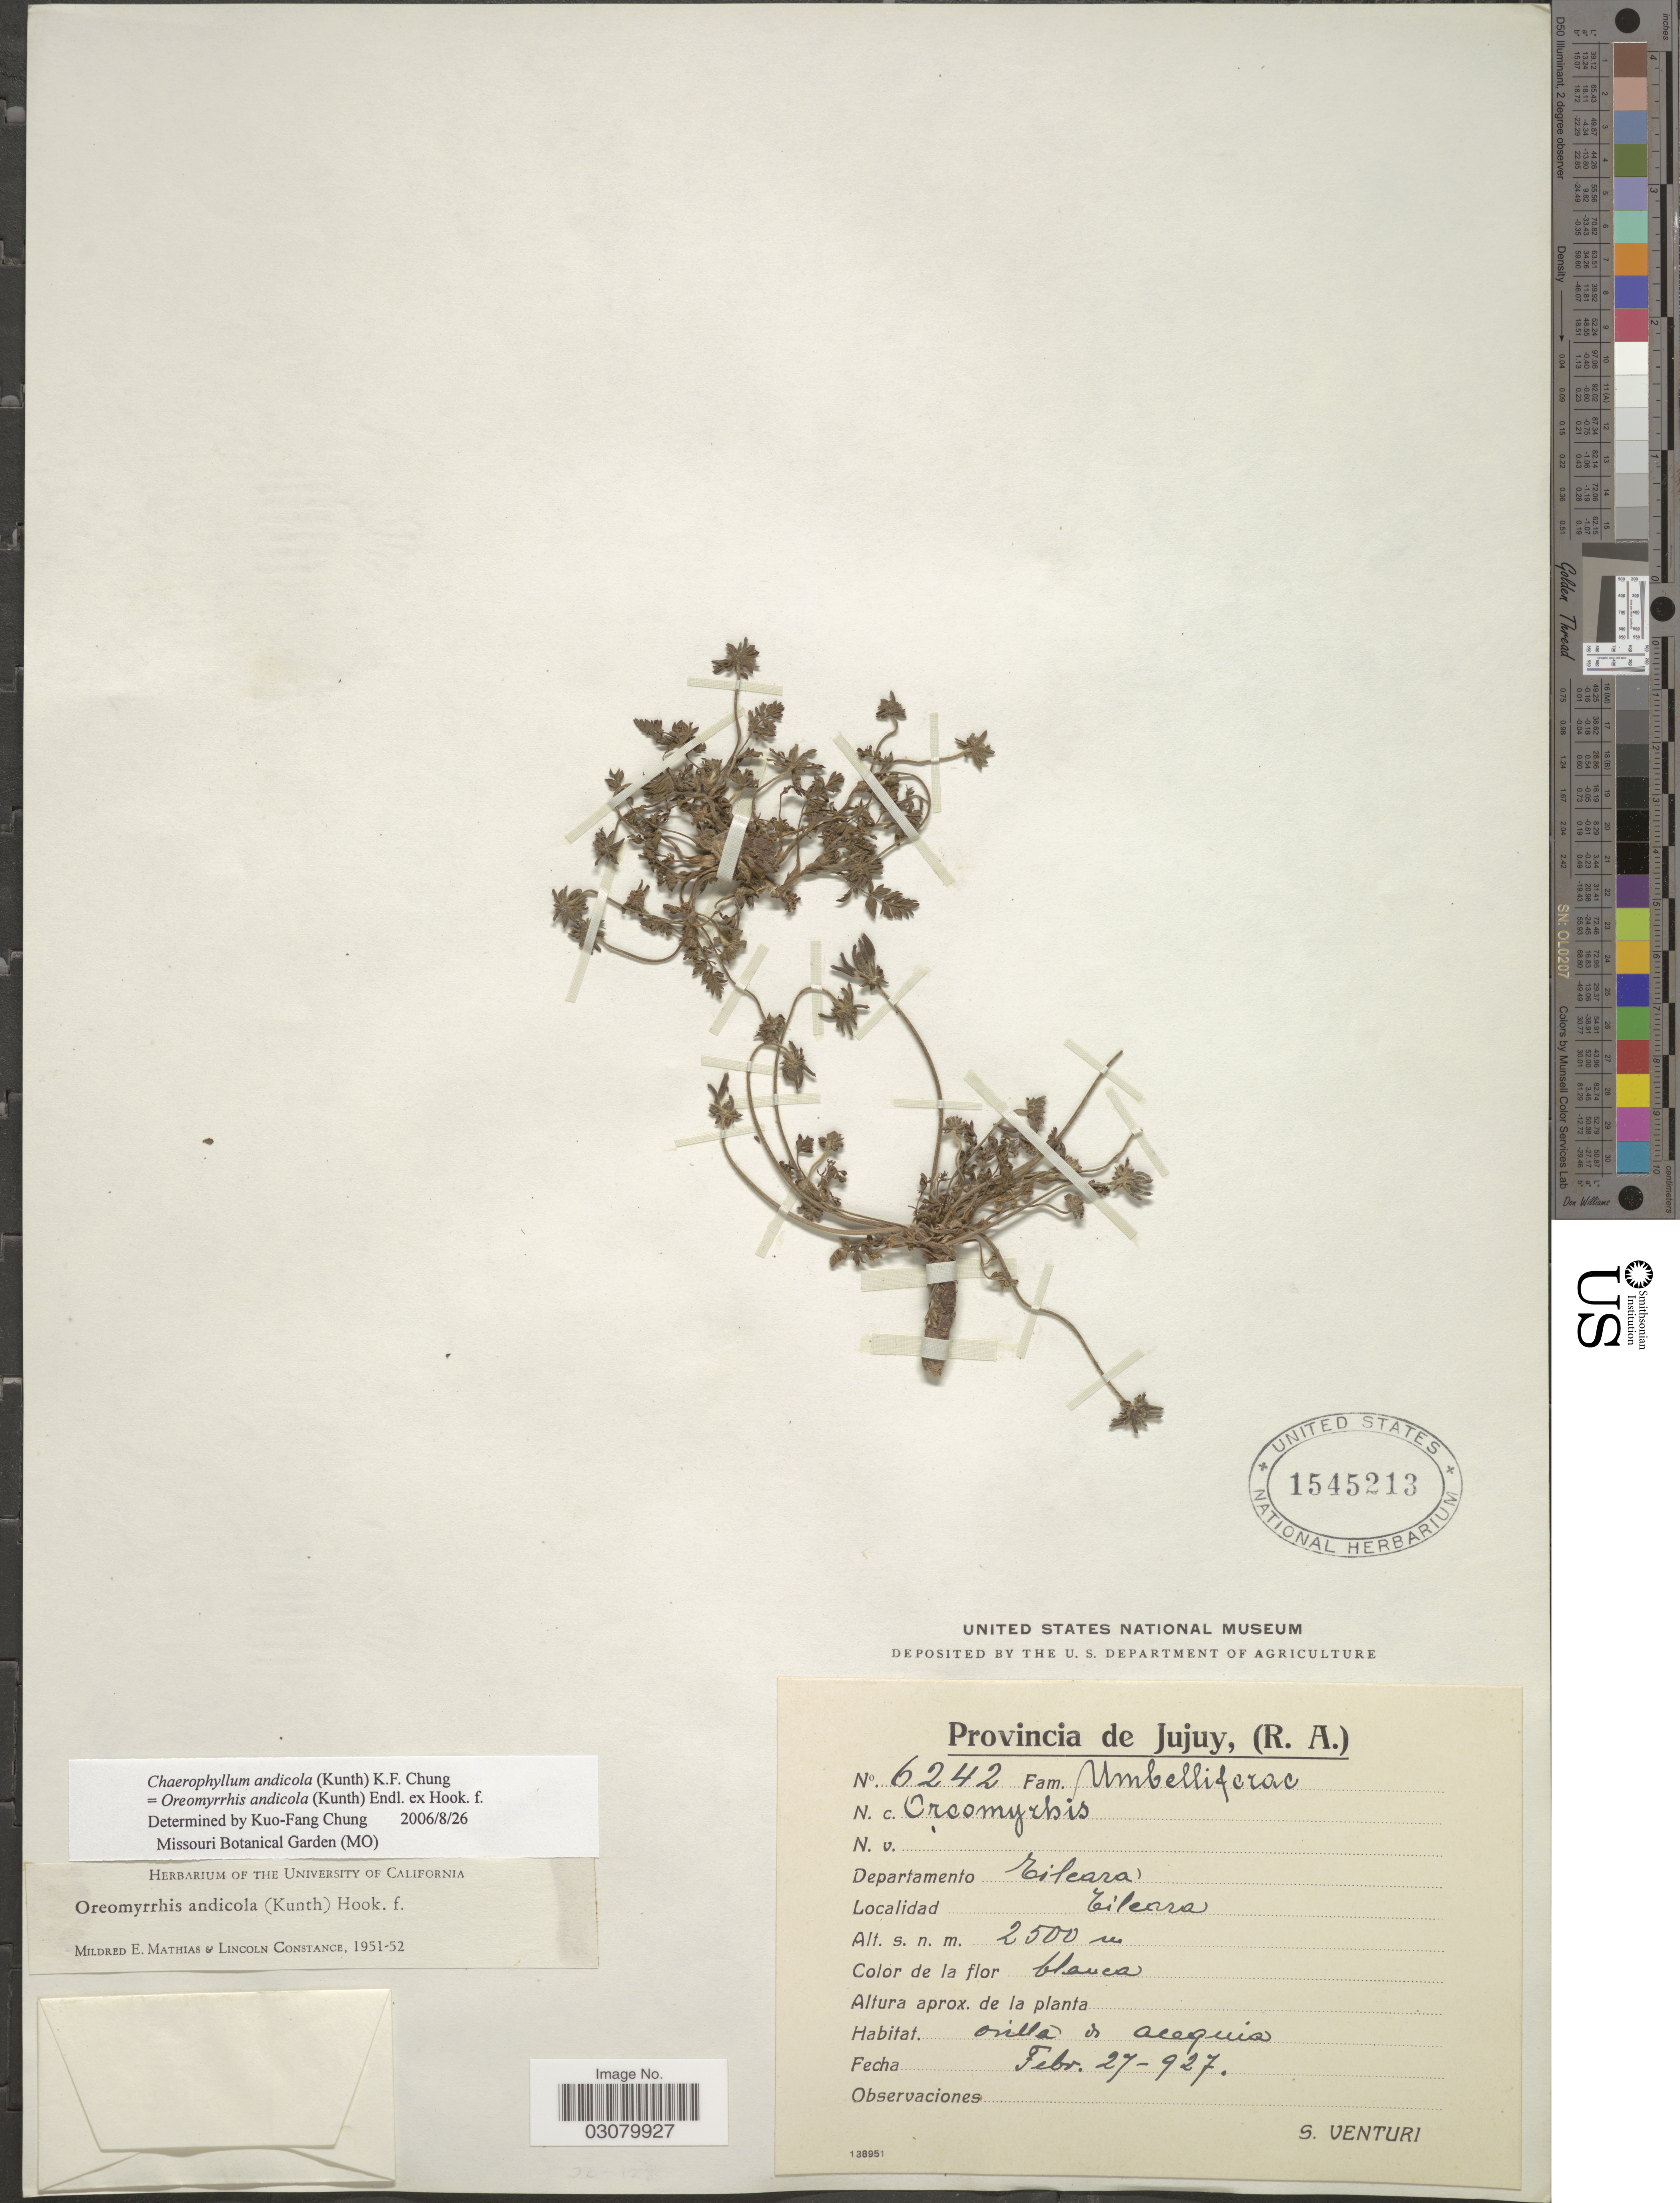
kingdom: Plantae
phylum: Tracheophyta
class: Magnoliopsida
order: Apiales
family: Apiaceae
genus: Oreomyrrhis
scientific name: Oreomyrrhis andicola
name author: (Kunth) Endl. ex Hook. f.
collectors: S. Venturi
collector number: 6242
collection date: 1927-02-27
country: Argentina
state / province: Jujuy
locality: Departamento Tifeara. Tillera.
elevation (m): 2500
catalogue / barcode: US 1545213